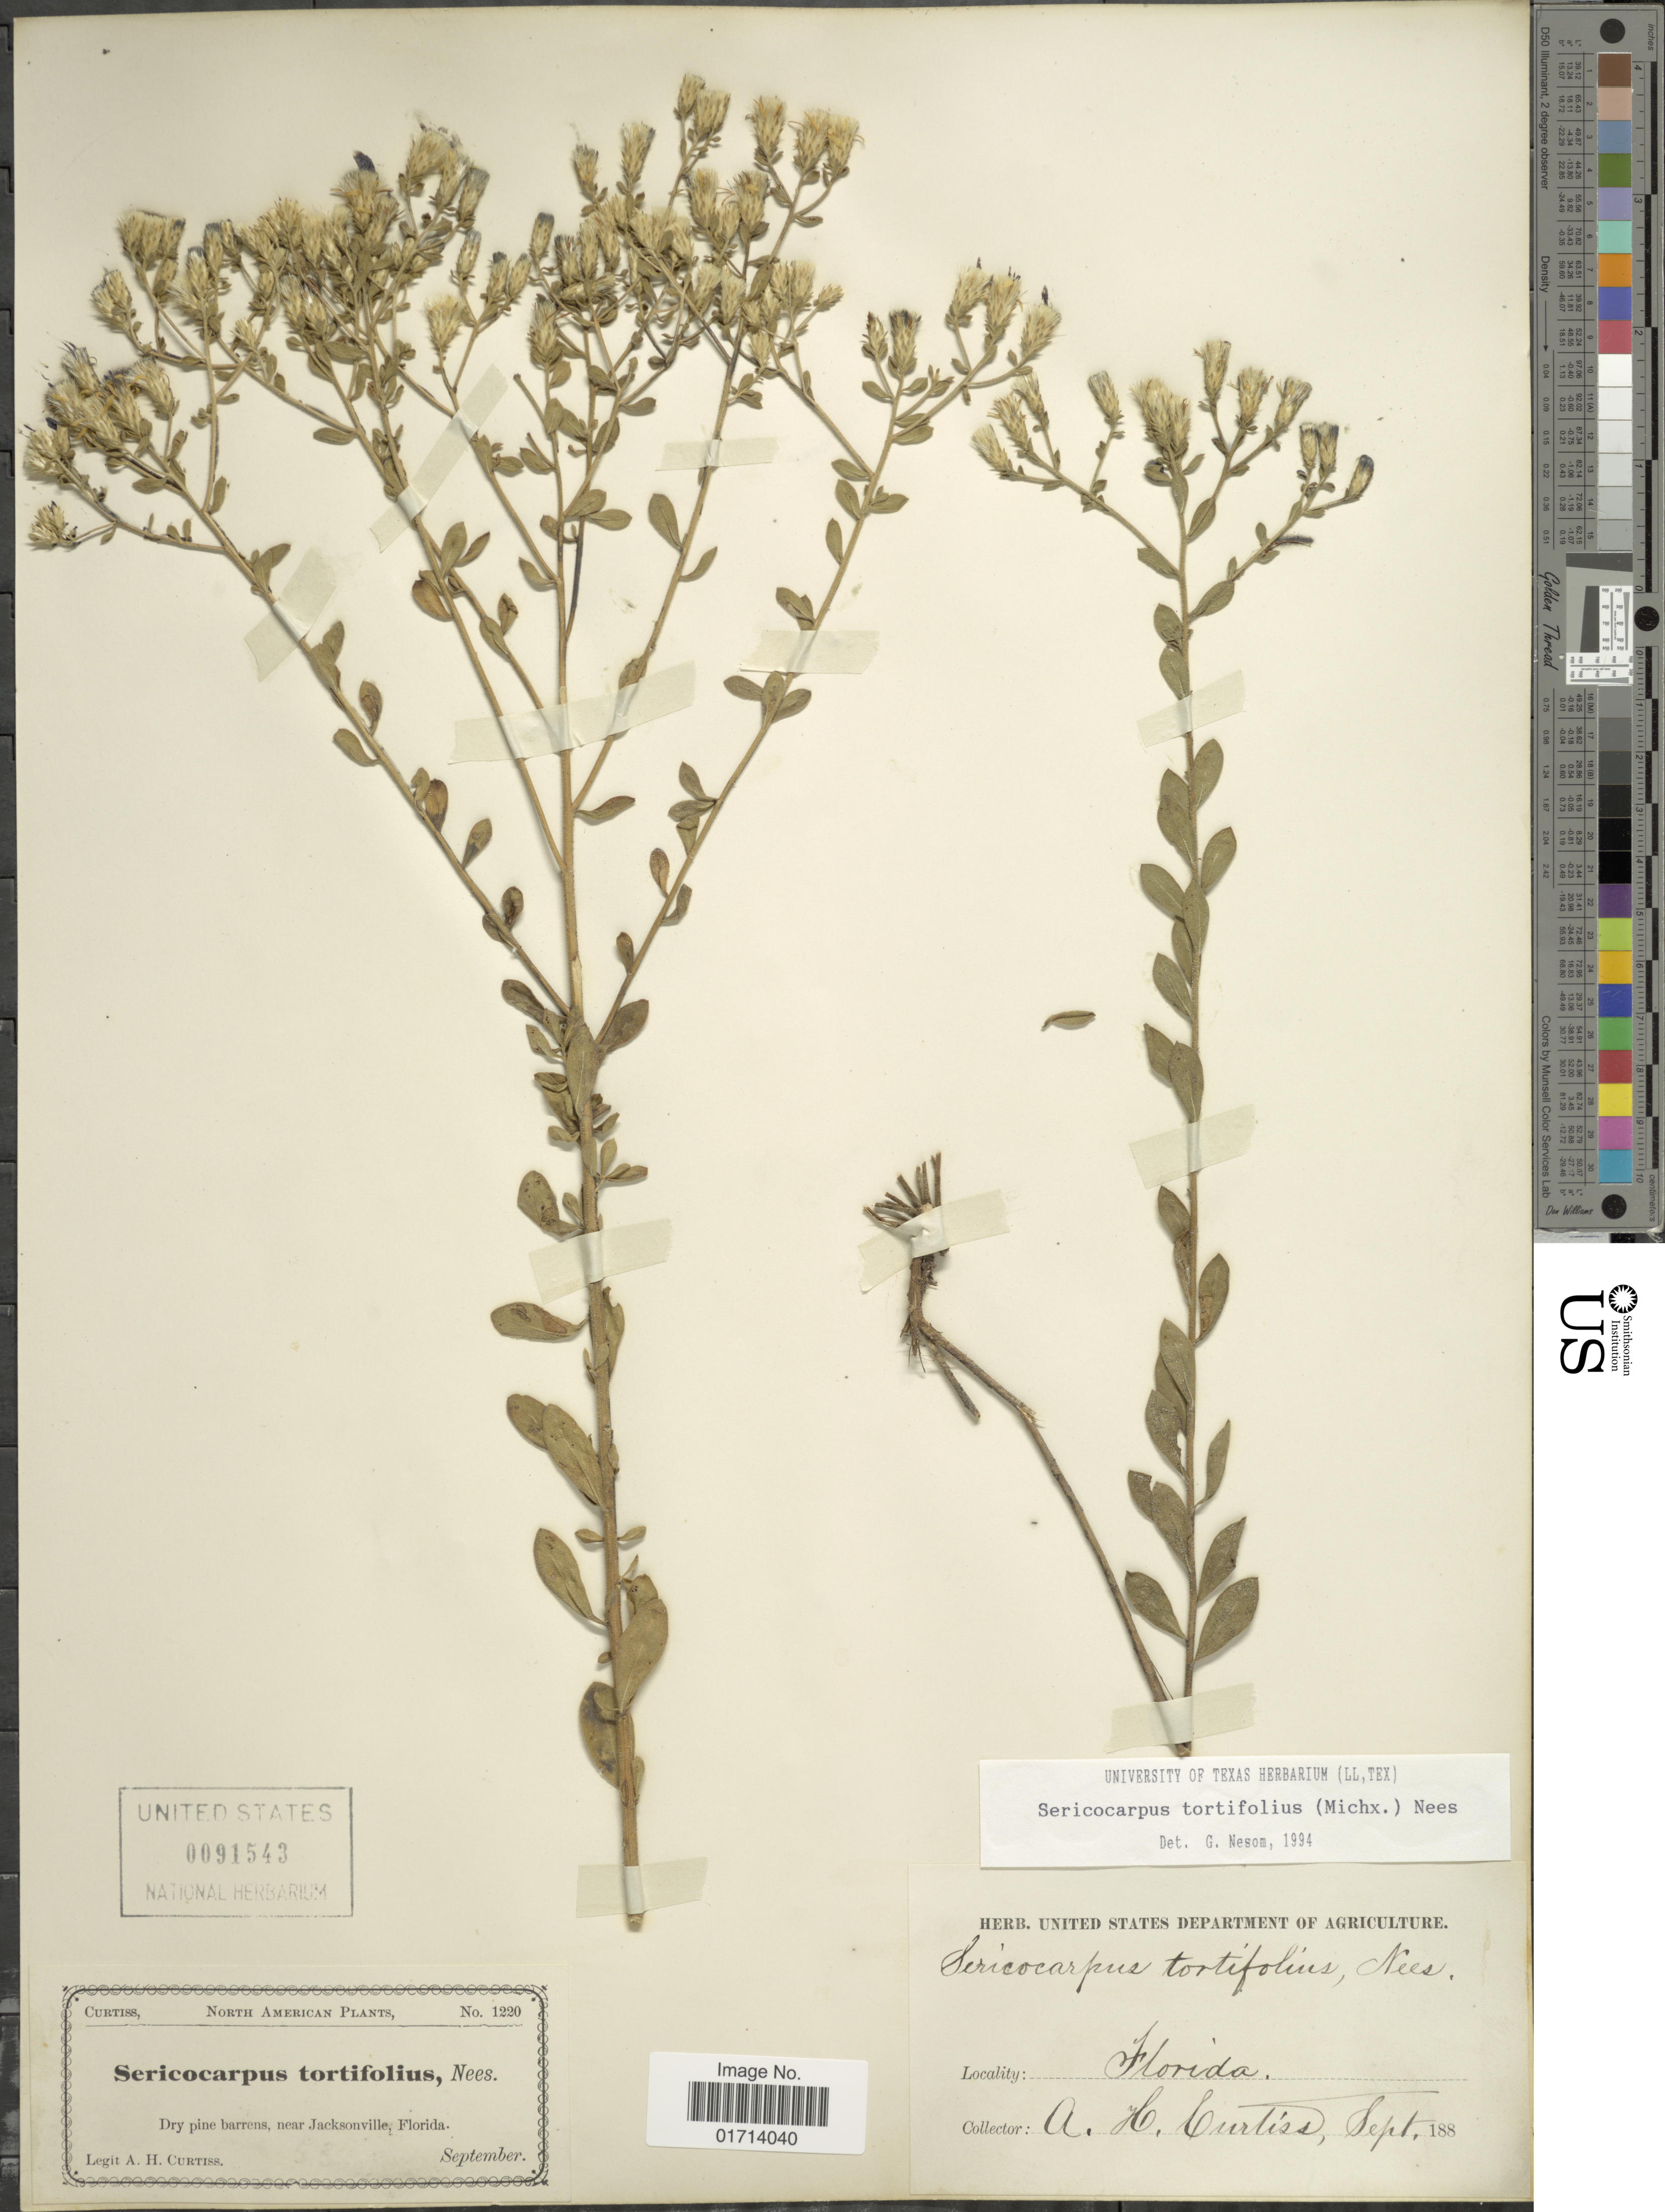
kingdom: Plantae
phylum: Tracheophyta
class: Magnoliopsida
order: Asterales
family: Asteraceae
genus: Sericocarpus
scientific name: Sericocarpus tortifolius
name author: (Michx.) Nees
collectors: A. H. Curtiss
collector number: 1220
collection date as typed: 188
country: United States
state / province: Florida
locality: Near Jacksonville, Florida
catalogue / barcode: US 91543